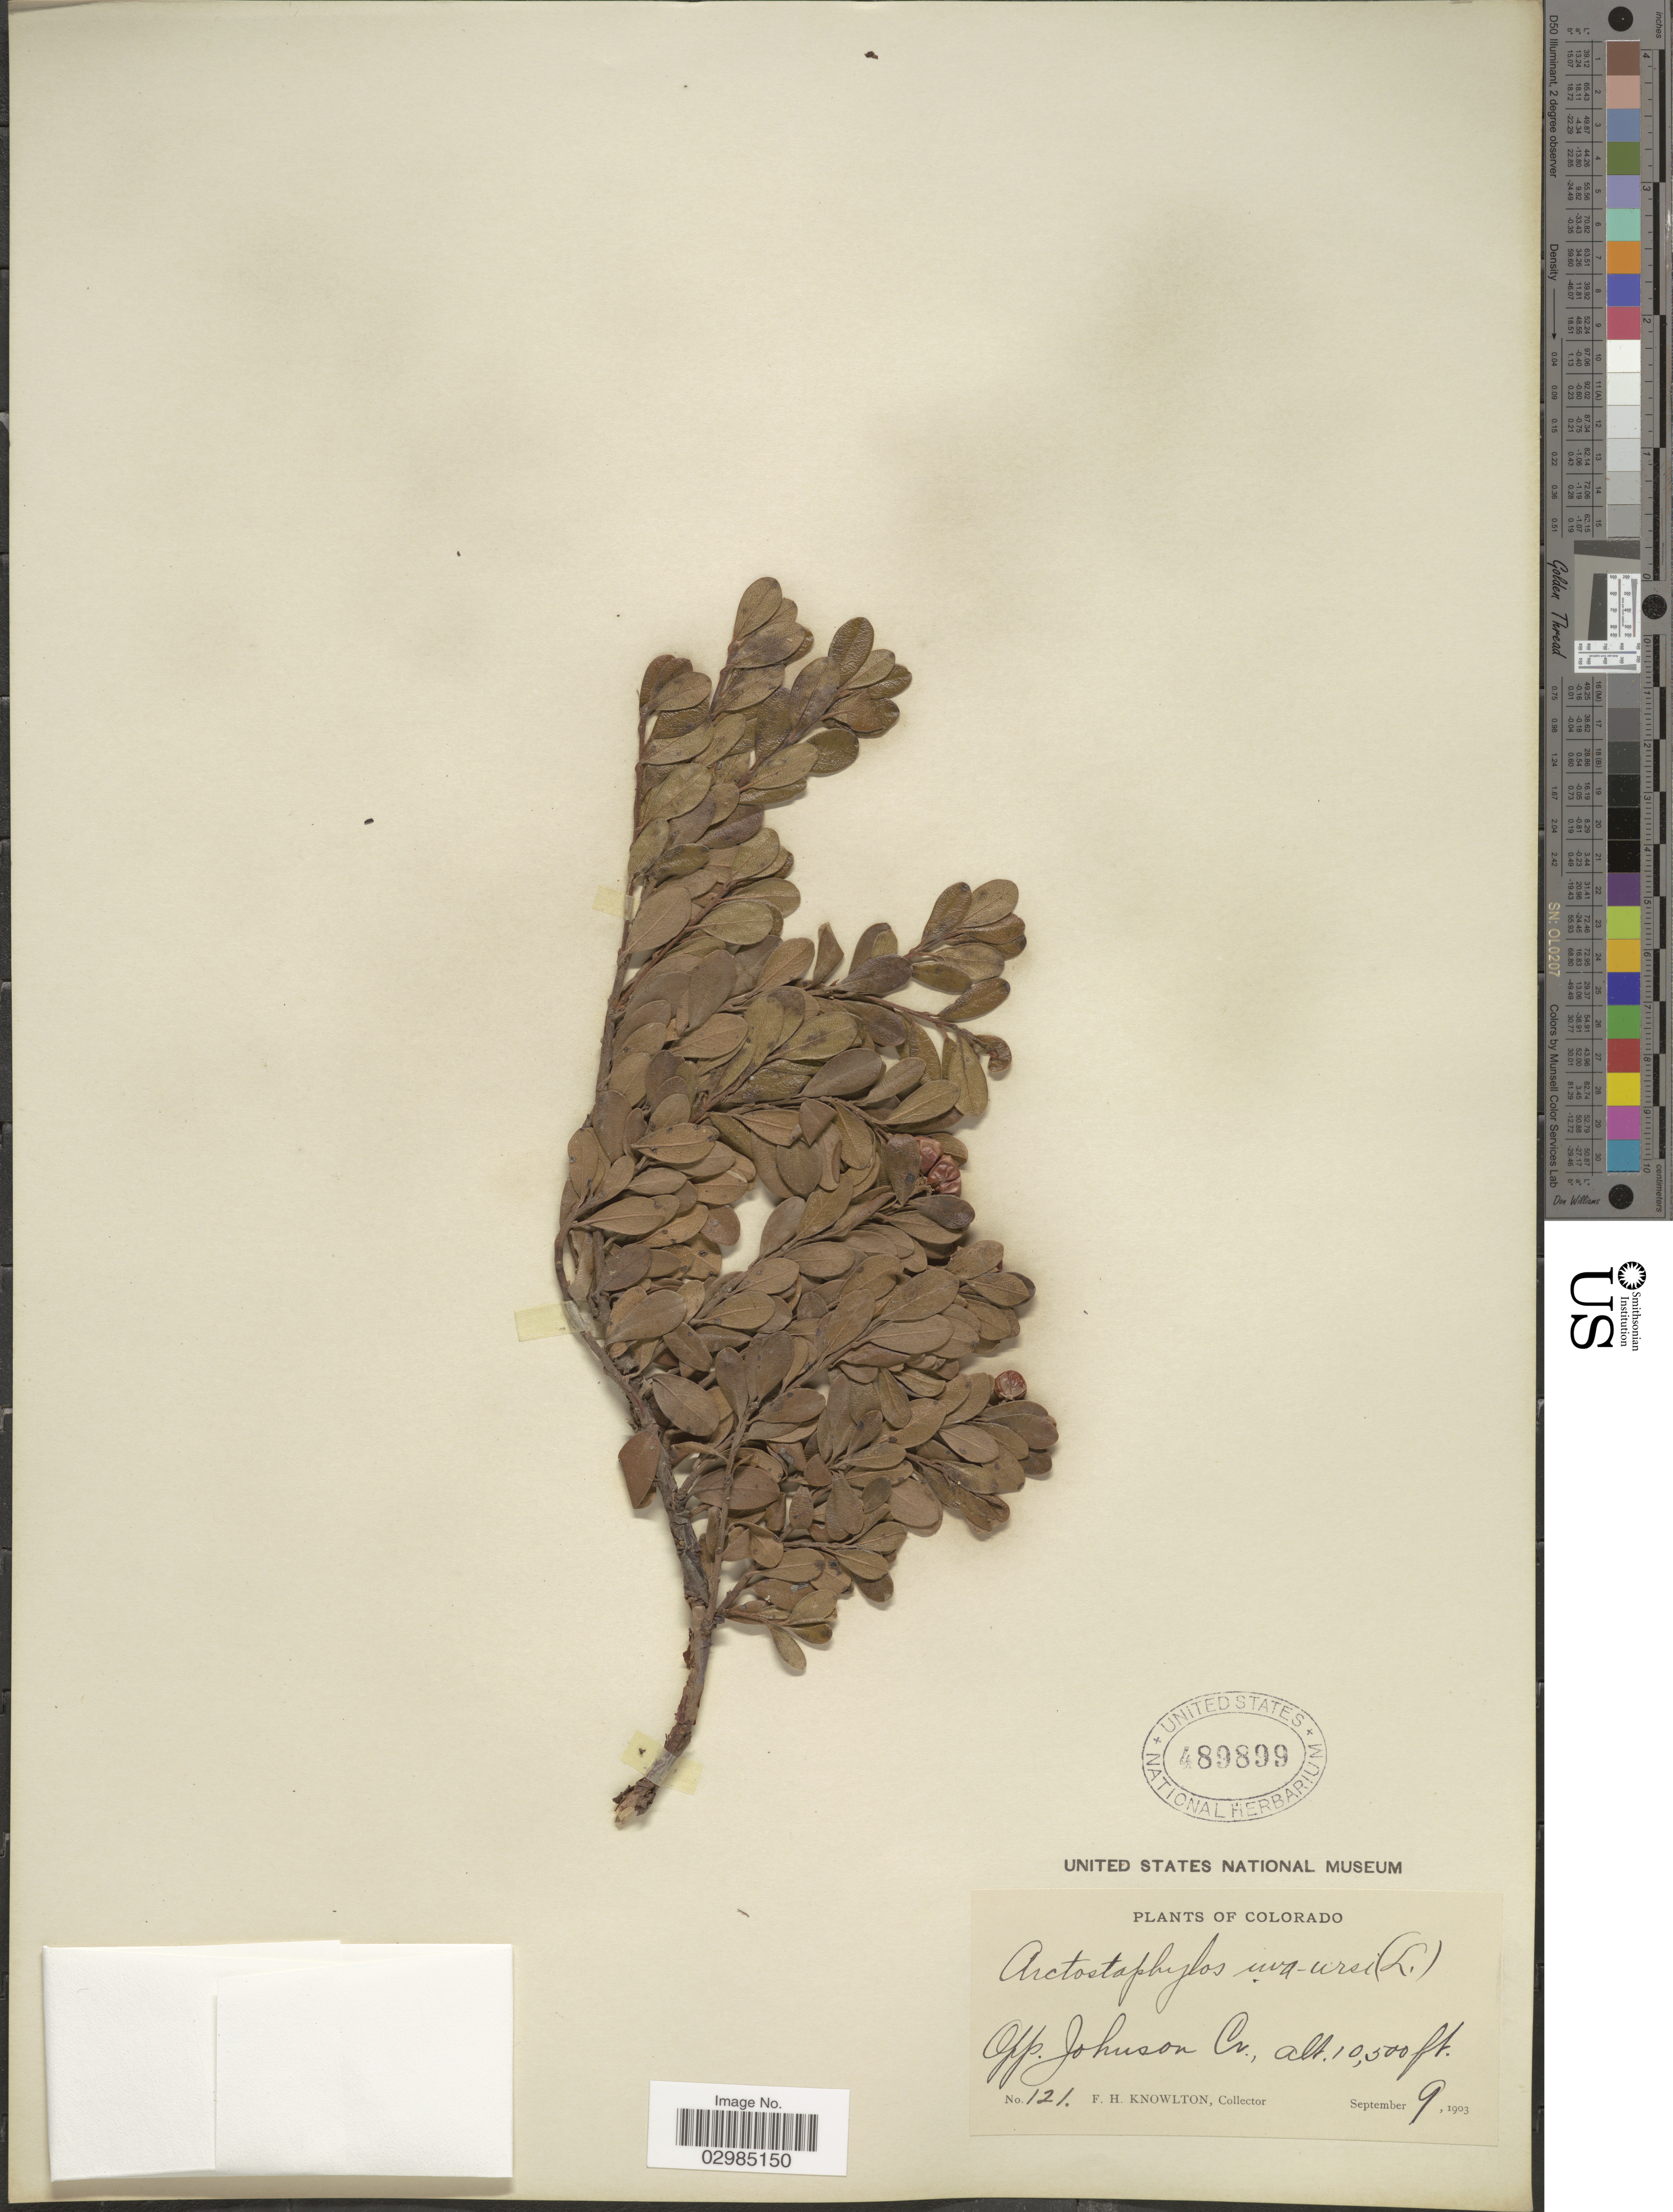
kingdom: Plantae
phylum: Tracheophyta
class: Magnoliopsida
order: Ericales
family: Ericaceae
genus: Arctostaphylos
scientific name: Arctostaphylos uva-ursi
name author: (L.) Spreng.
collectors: F. H. Knowlton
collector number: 121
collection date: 1903-09-09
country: United States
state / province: Colorado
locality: Opp. Johnson Cr.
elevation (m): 3200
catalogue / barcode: US 489899